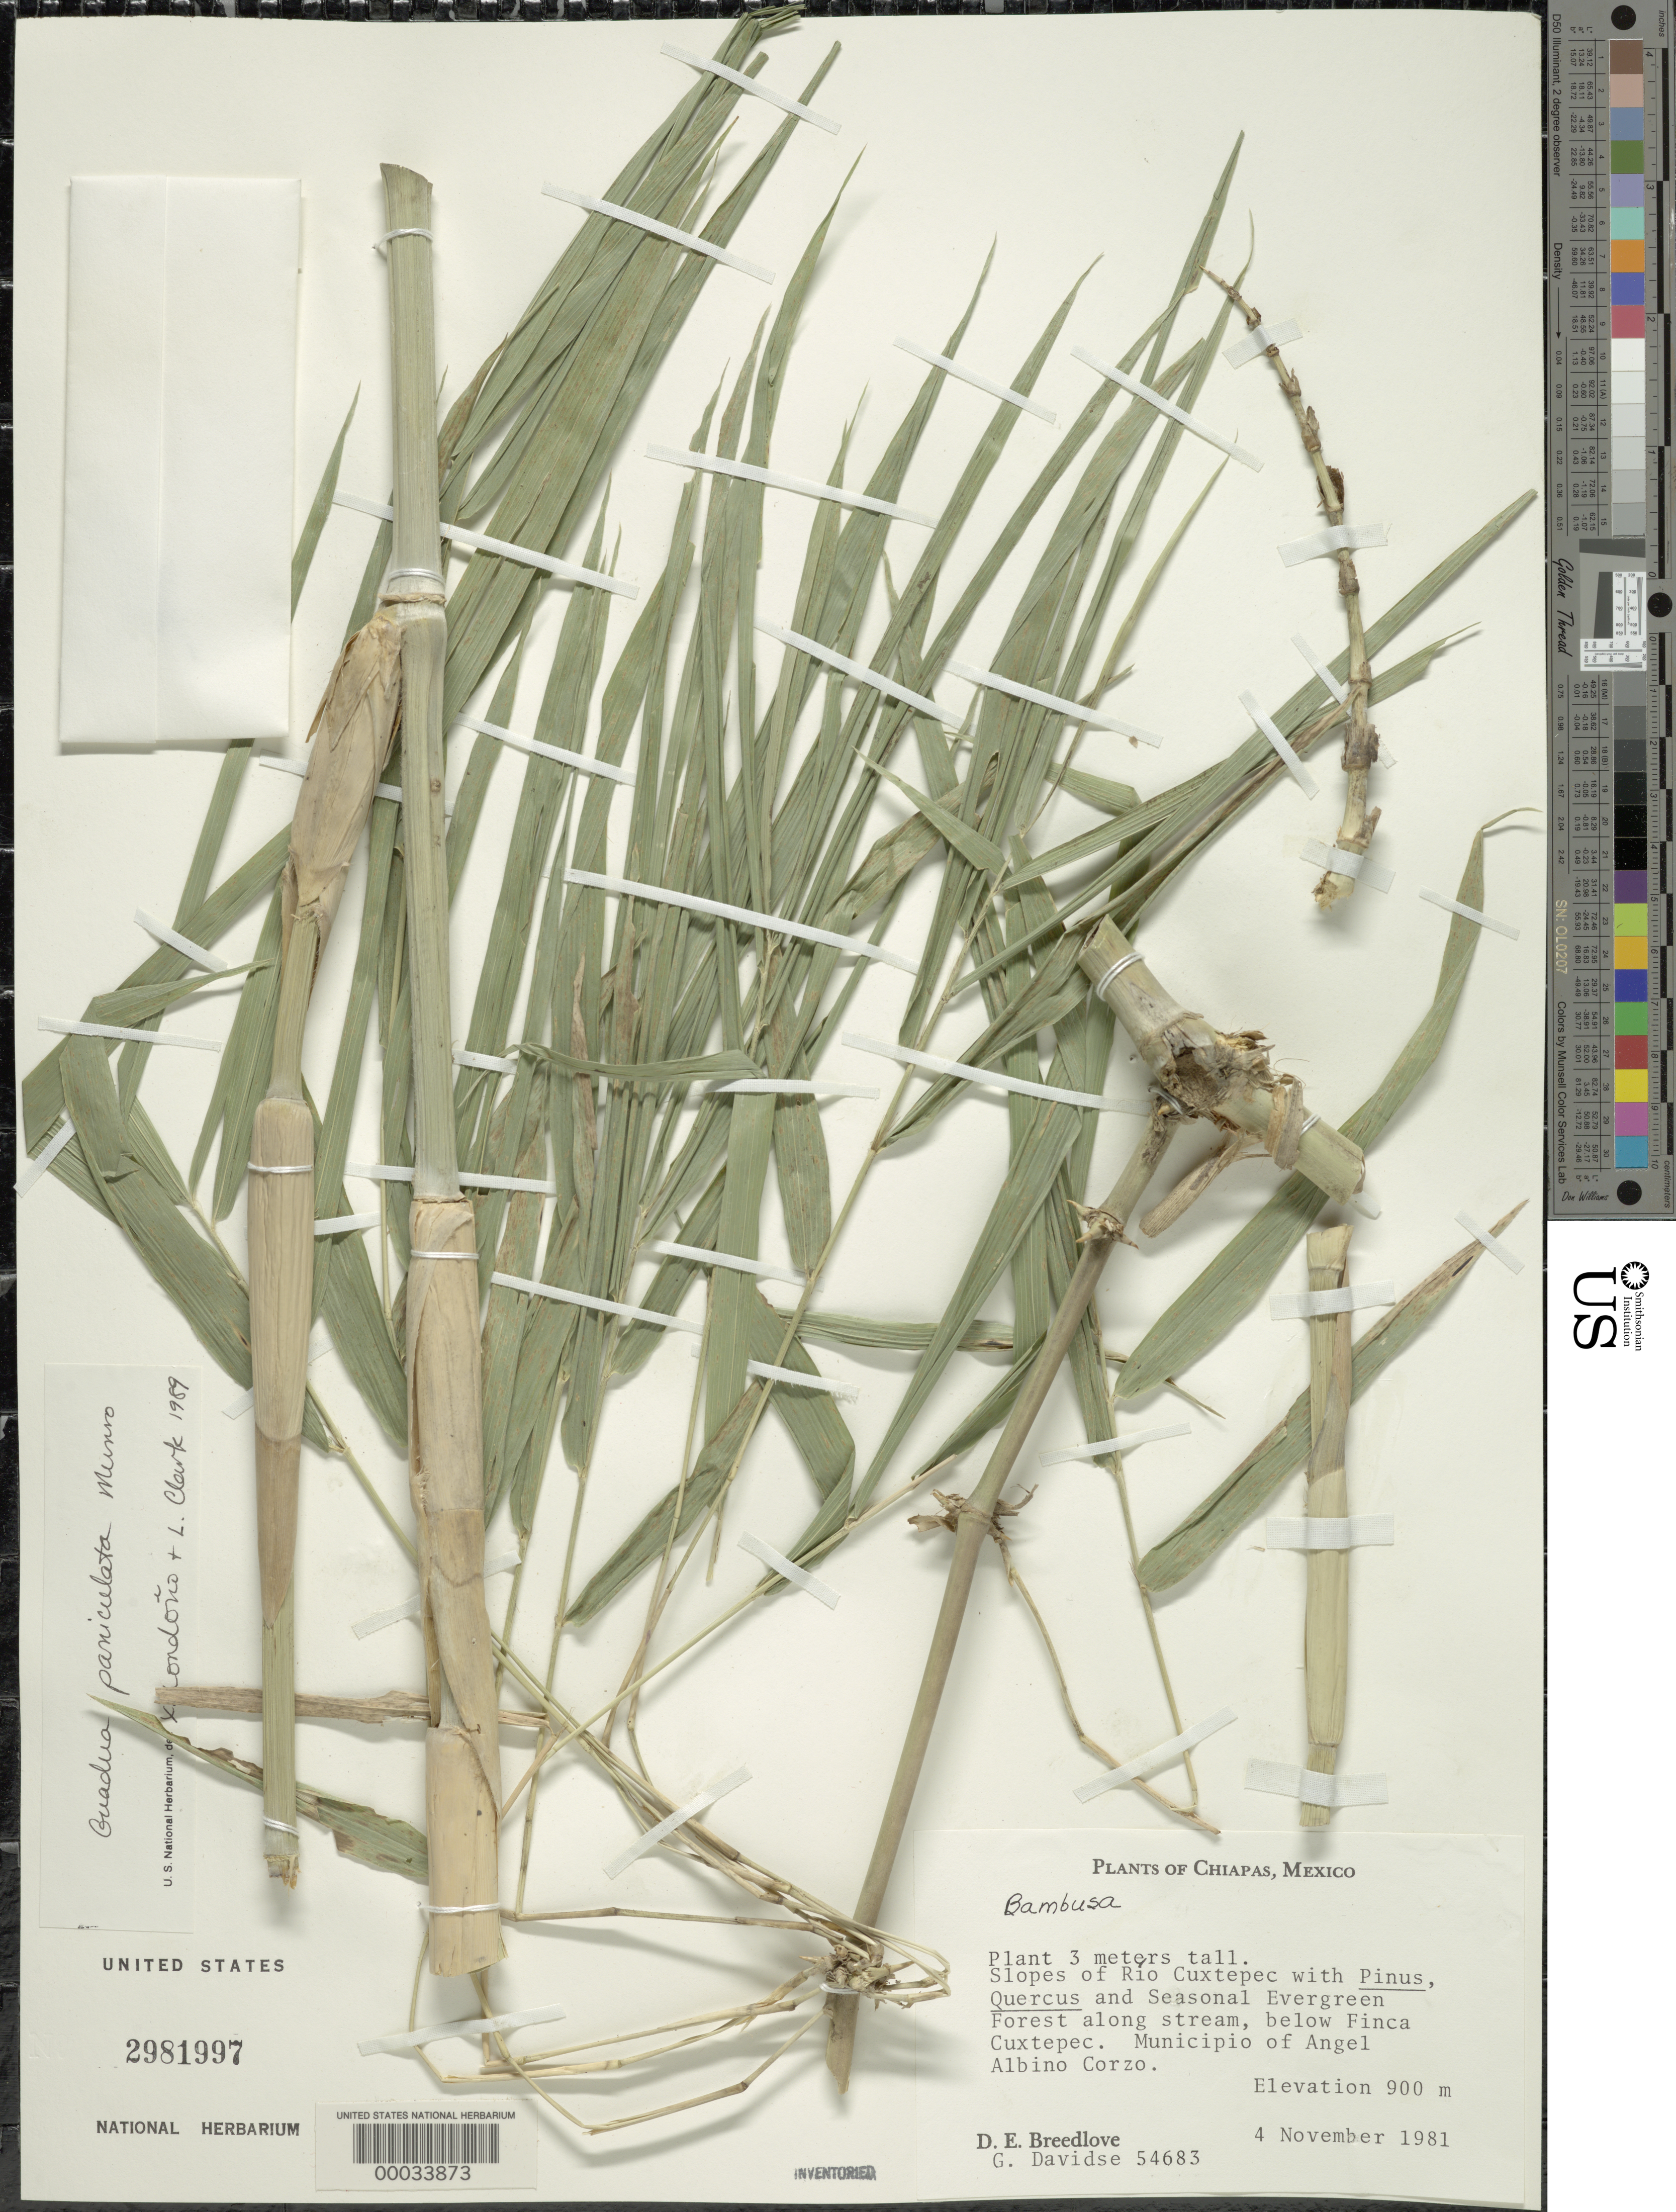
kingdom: Plantae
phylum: Tracheophyta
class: Liliopsida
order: Poales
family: Poaceae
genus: Guadua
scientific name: Guadua refracta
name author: Munro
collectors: D. E. Breedlove & G. Davidse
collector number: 54683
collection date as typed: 04 Nov 1981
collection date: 1981-11-04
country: Mexico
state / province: Chiapas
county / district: Angel Albino Corzo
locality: Below Finca Cuxtepec, Rio Cuxtepec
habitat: Slopes of river and seasonal evergreen forest along stream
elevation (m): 900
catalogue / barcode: US 2981997